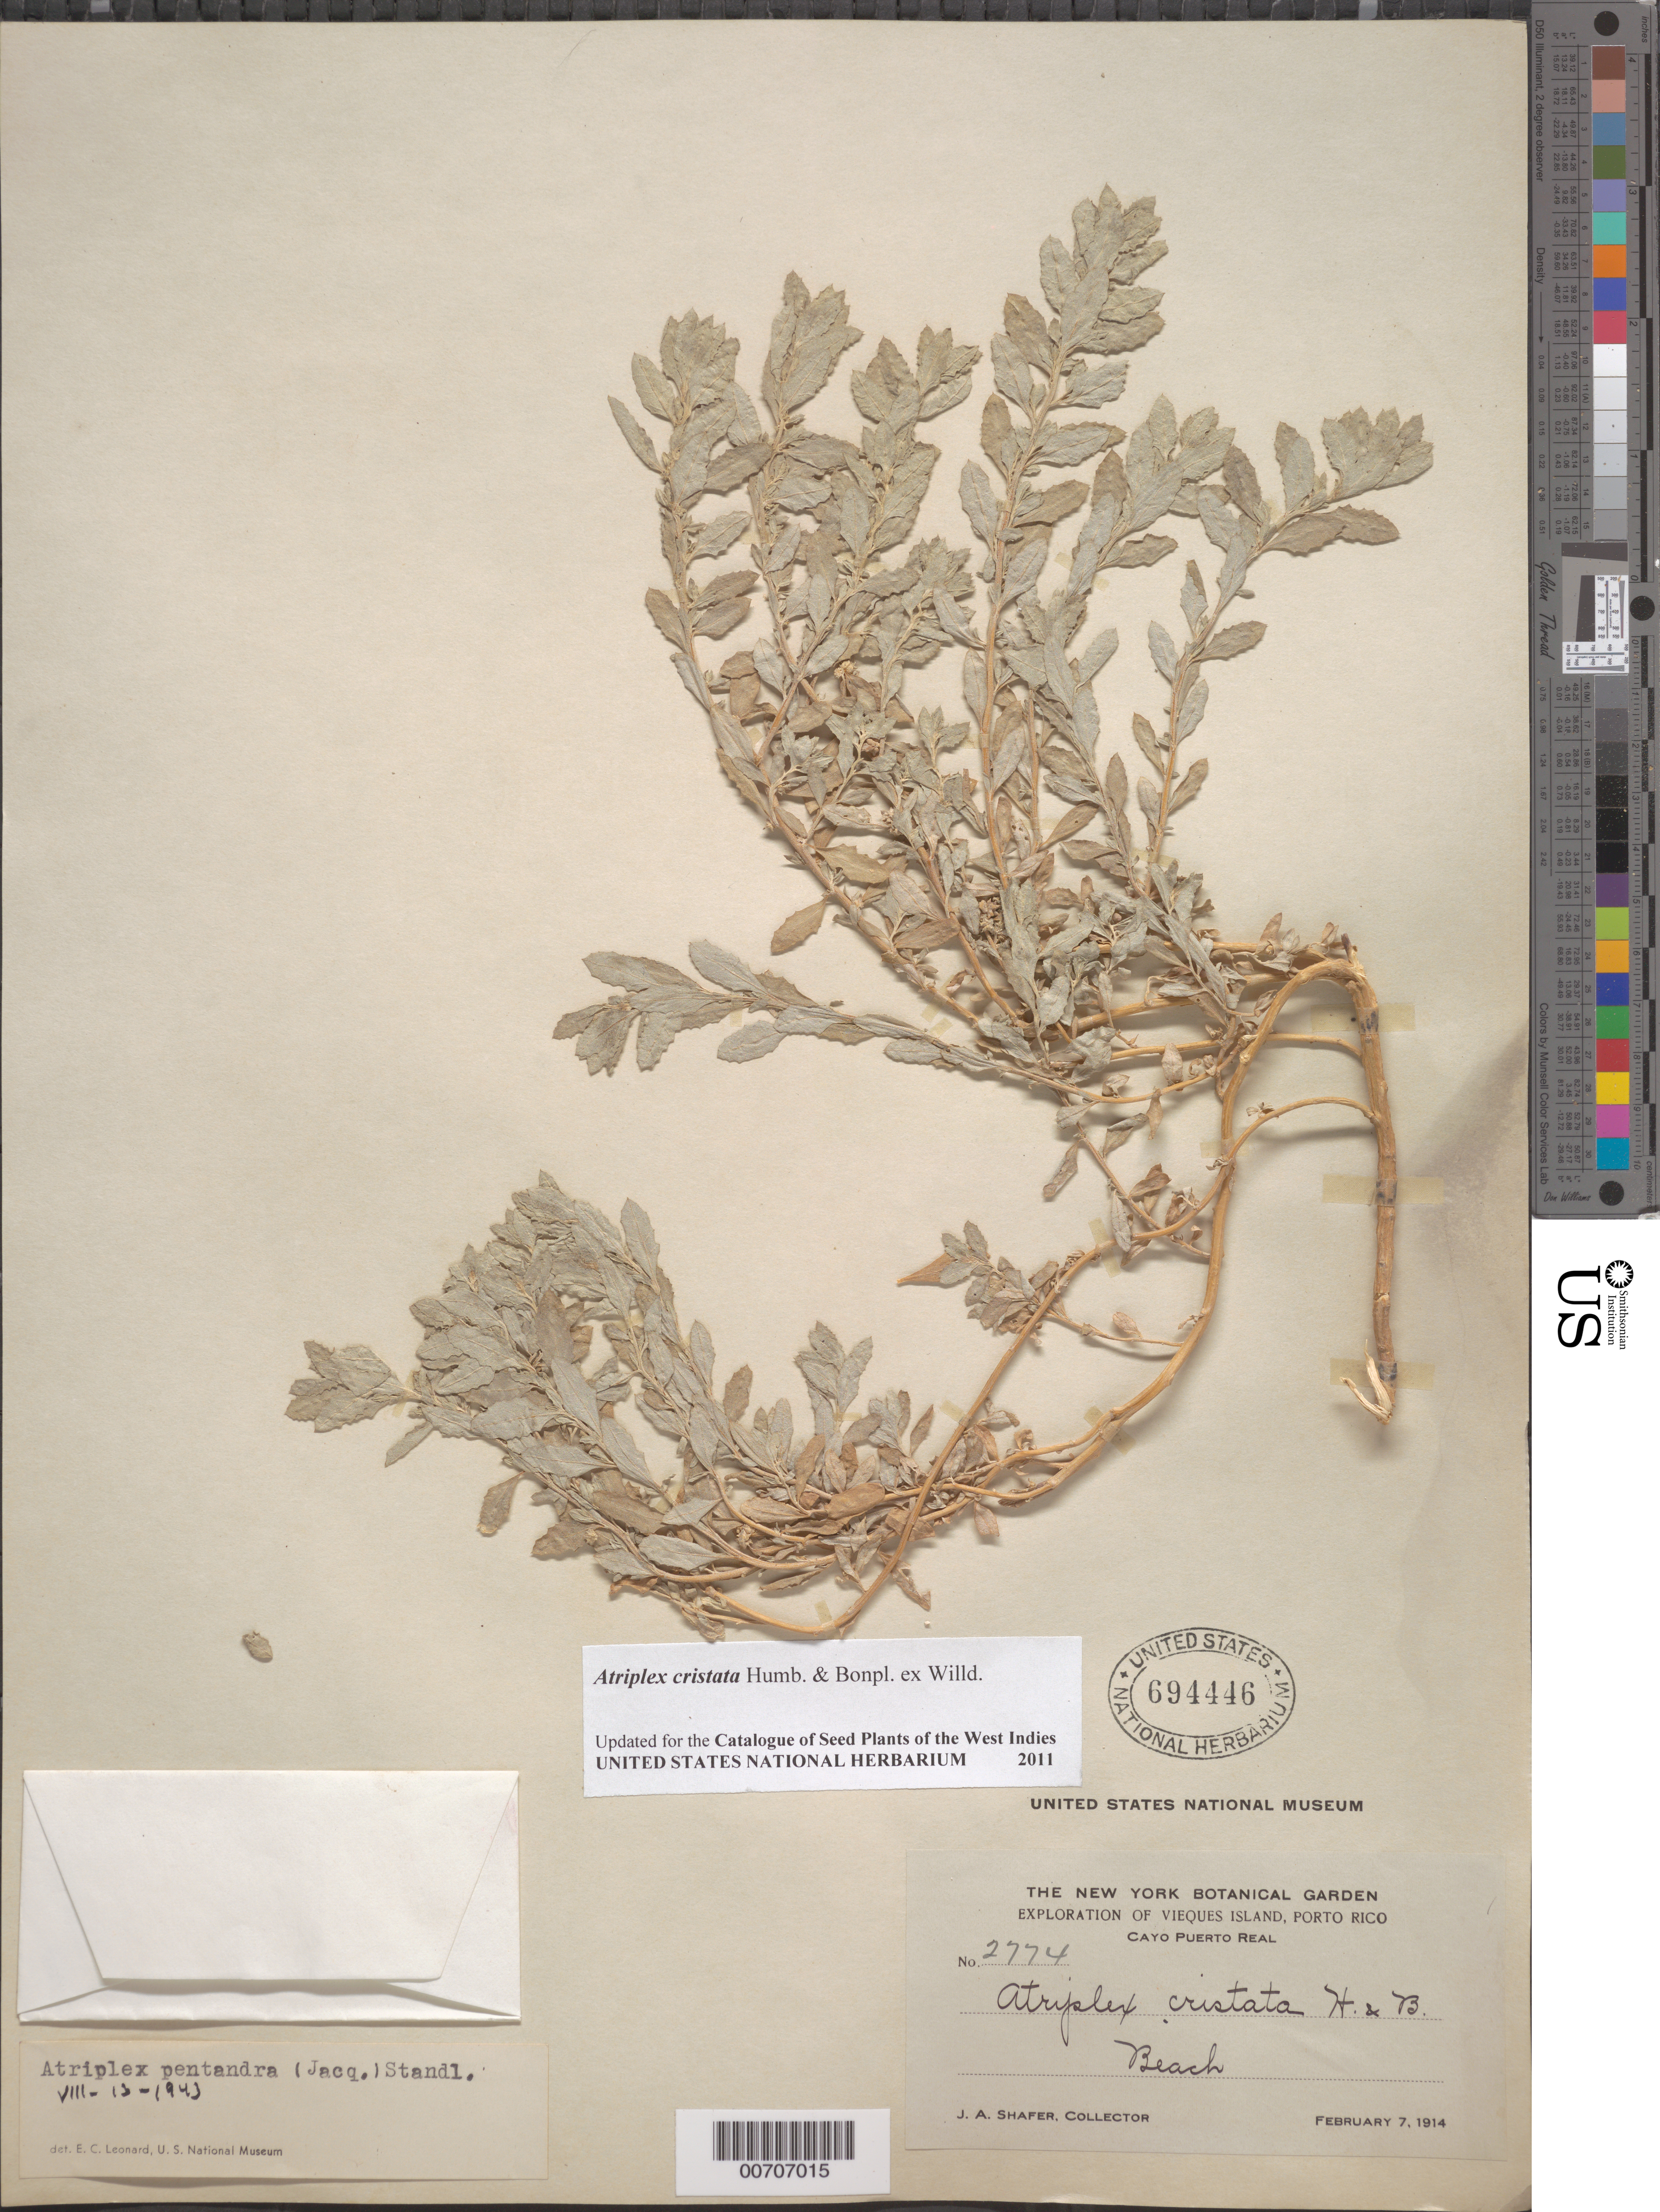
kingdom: Plantae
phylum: Tracheophyta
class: Magnoliopsida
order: Caryophyllales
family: Amaranthaceae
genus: Atriplex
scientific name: Atriplex pentandra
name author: (Jacq.) Standl.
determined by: Leonard, Emery C., (US)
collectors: J. A. Shafer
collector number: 2774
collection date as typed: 07 Feb 1914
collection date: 1914-02-07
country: Puerto Rico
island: Vieques Island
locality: Cayo Puerto Real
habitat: Beach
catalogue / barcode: US 694446